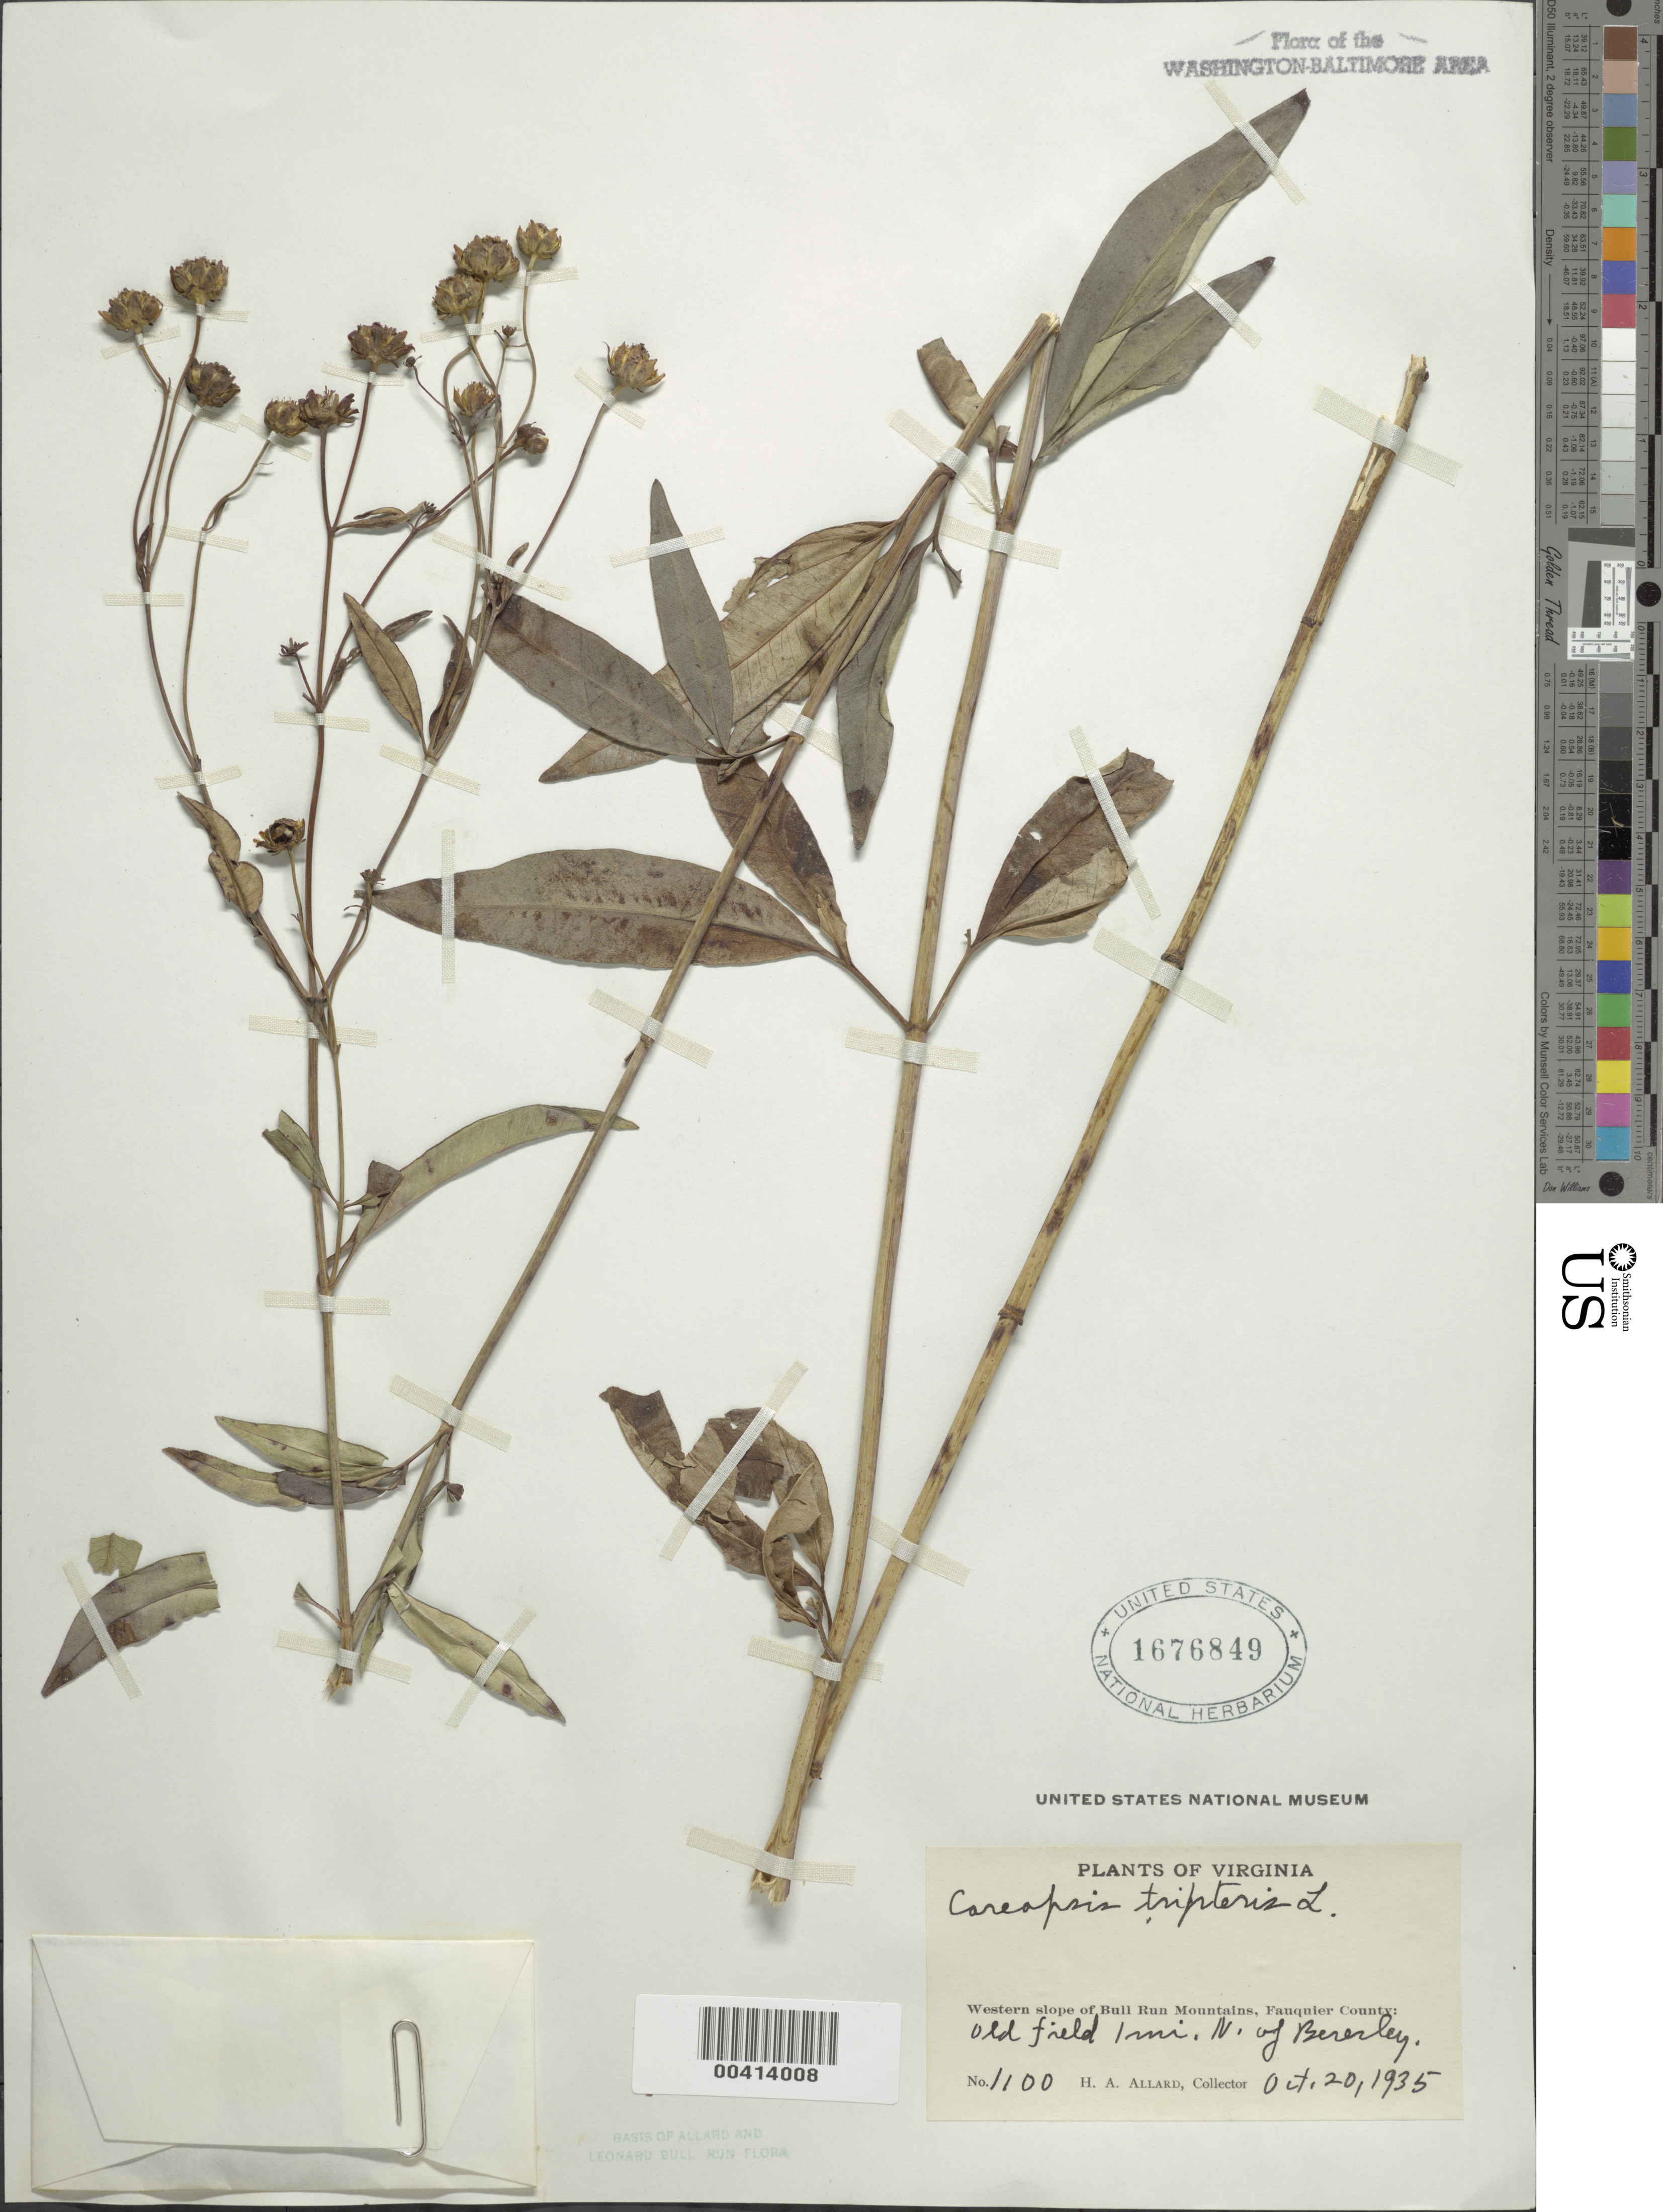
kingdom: Plantae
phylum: Tracheophyta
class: Magnoliopsida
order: Asterales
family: Asteraceae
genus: Coreopsis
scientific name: Coreopsis tripteris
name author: L.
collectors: H. A. Allard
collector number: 1100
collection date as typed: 20 Oct 1935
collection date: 1935-10-20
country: United States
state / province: Virginia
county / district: Fauquier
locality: N of Beverley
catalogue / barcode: US 1676849